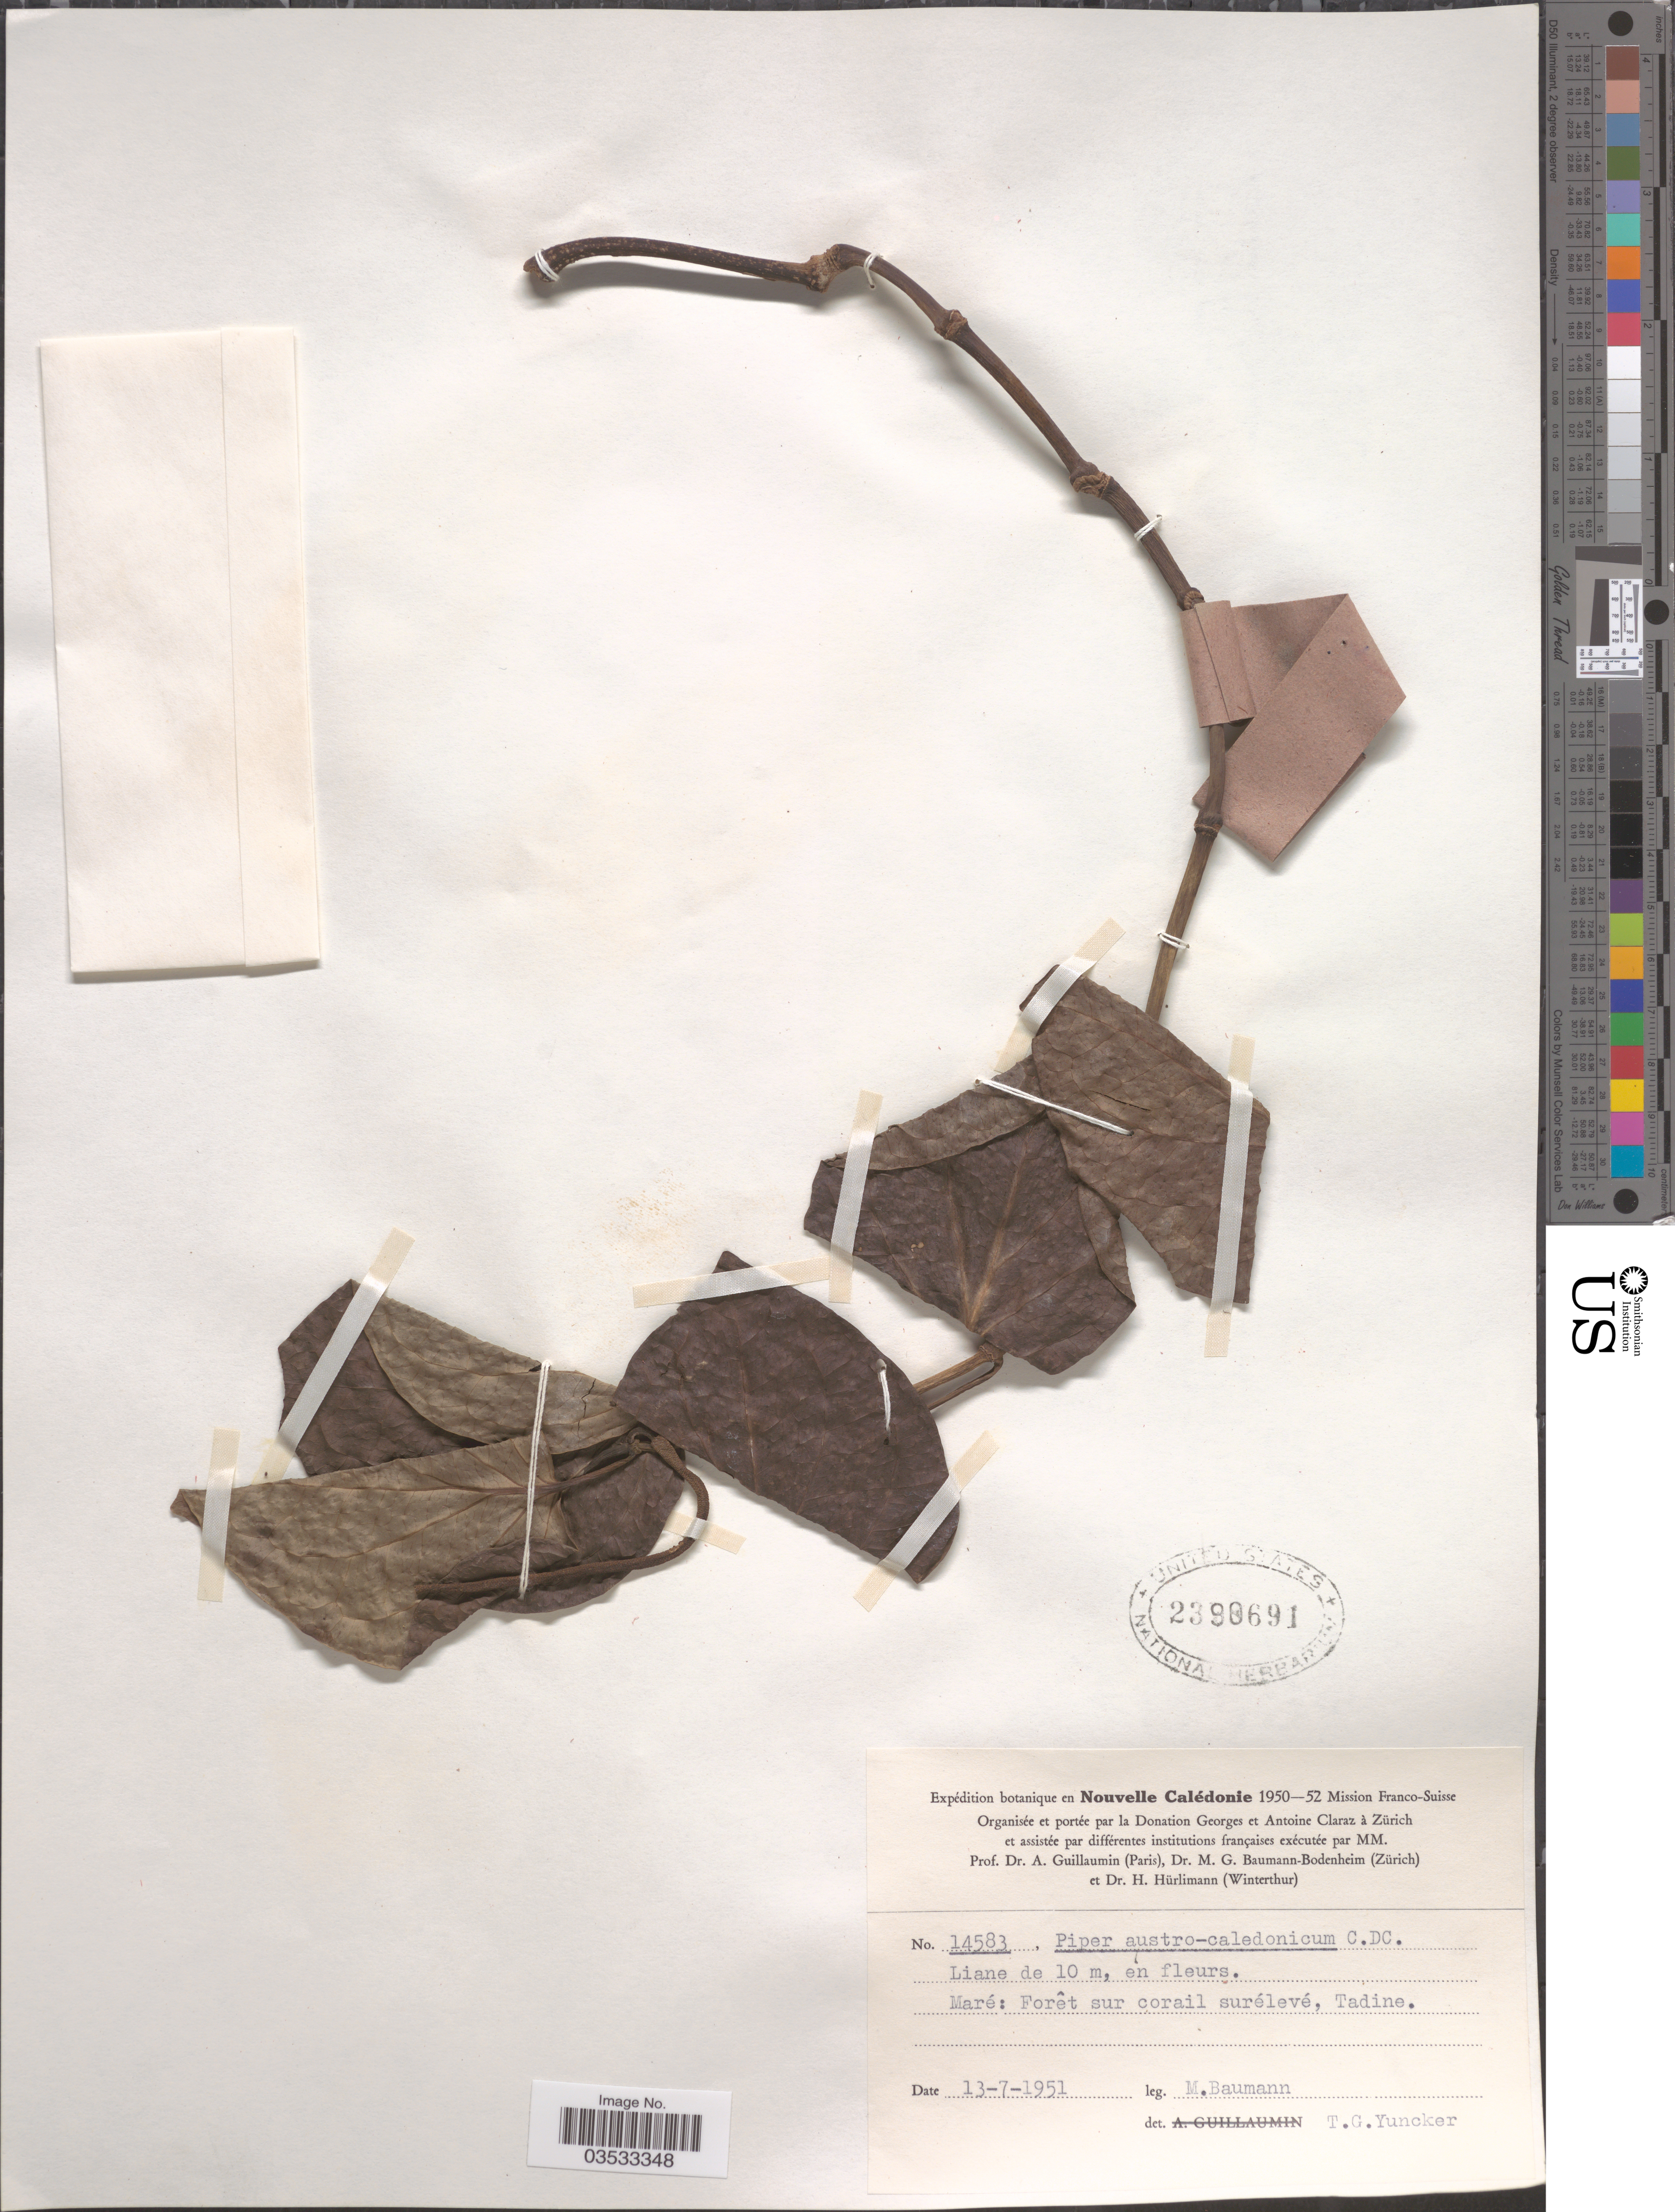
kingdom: Plantae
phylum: Tracheophyta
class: Magnoliopsida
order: Piperales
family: Piperaceae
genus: Piper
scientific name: Piper austrocaledonicum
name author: C. DC.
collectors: M. Baumann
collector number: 14583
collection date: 1951-07-13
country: New Caledonia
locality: Nouvelle Calédonie. Maré: Forêt sur corail surélevé, Tadine.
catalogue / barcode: US 2390691